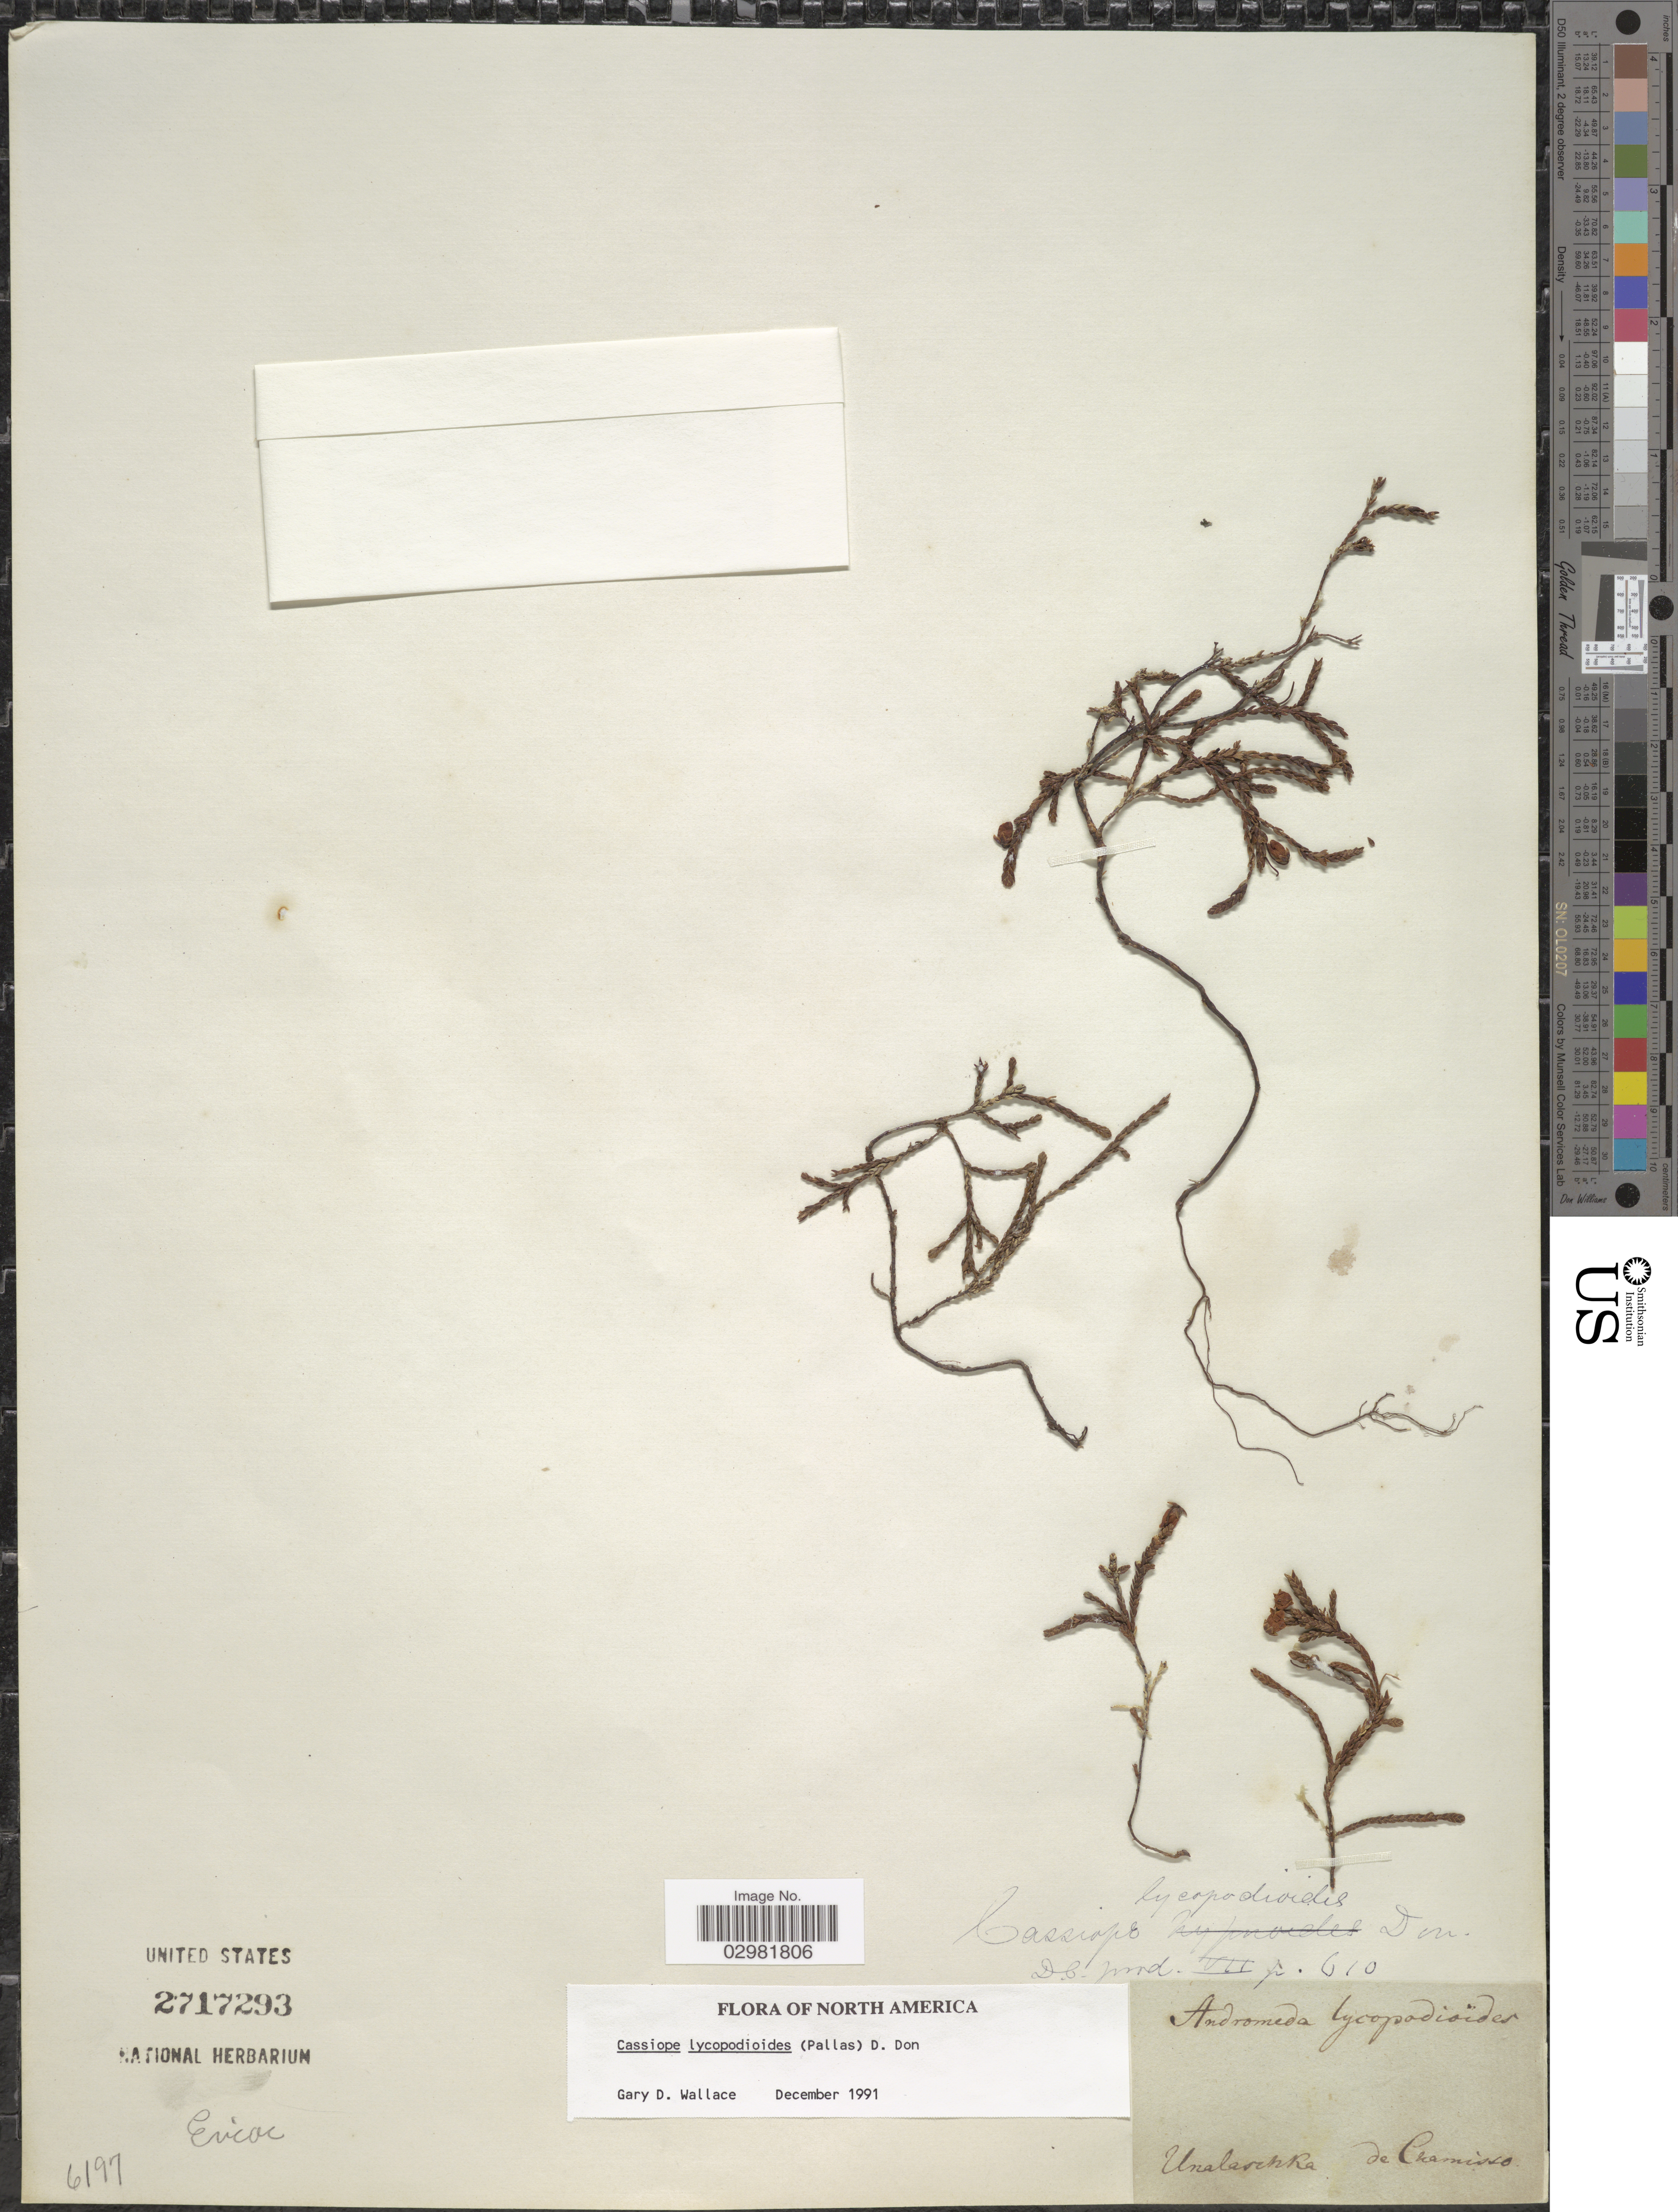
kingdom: Plantae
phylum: Tracheophyta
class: Magnoliopsida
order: Ericales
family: Ericaceae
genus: Cassiope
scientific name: Cassiope lycopodioides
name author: (Pall.) D. Don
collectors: de Chamisso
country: United States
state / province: Alaska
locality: Unalaschka.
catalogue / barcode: US 2717293